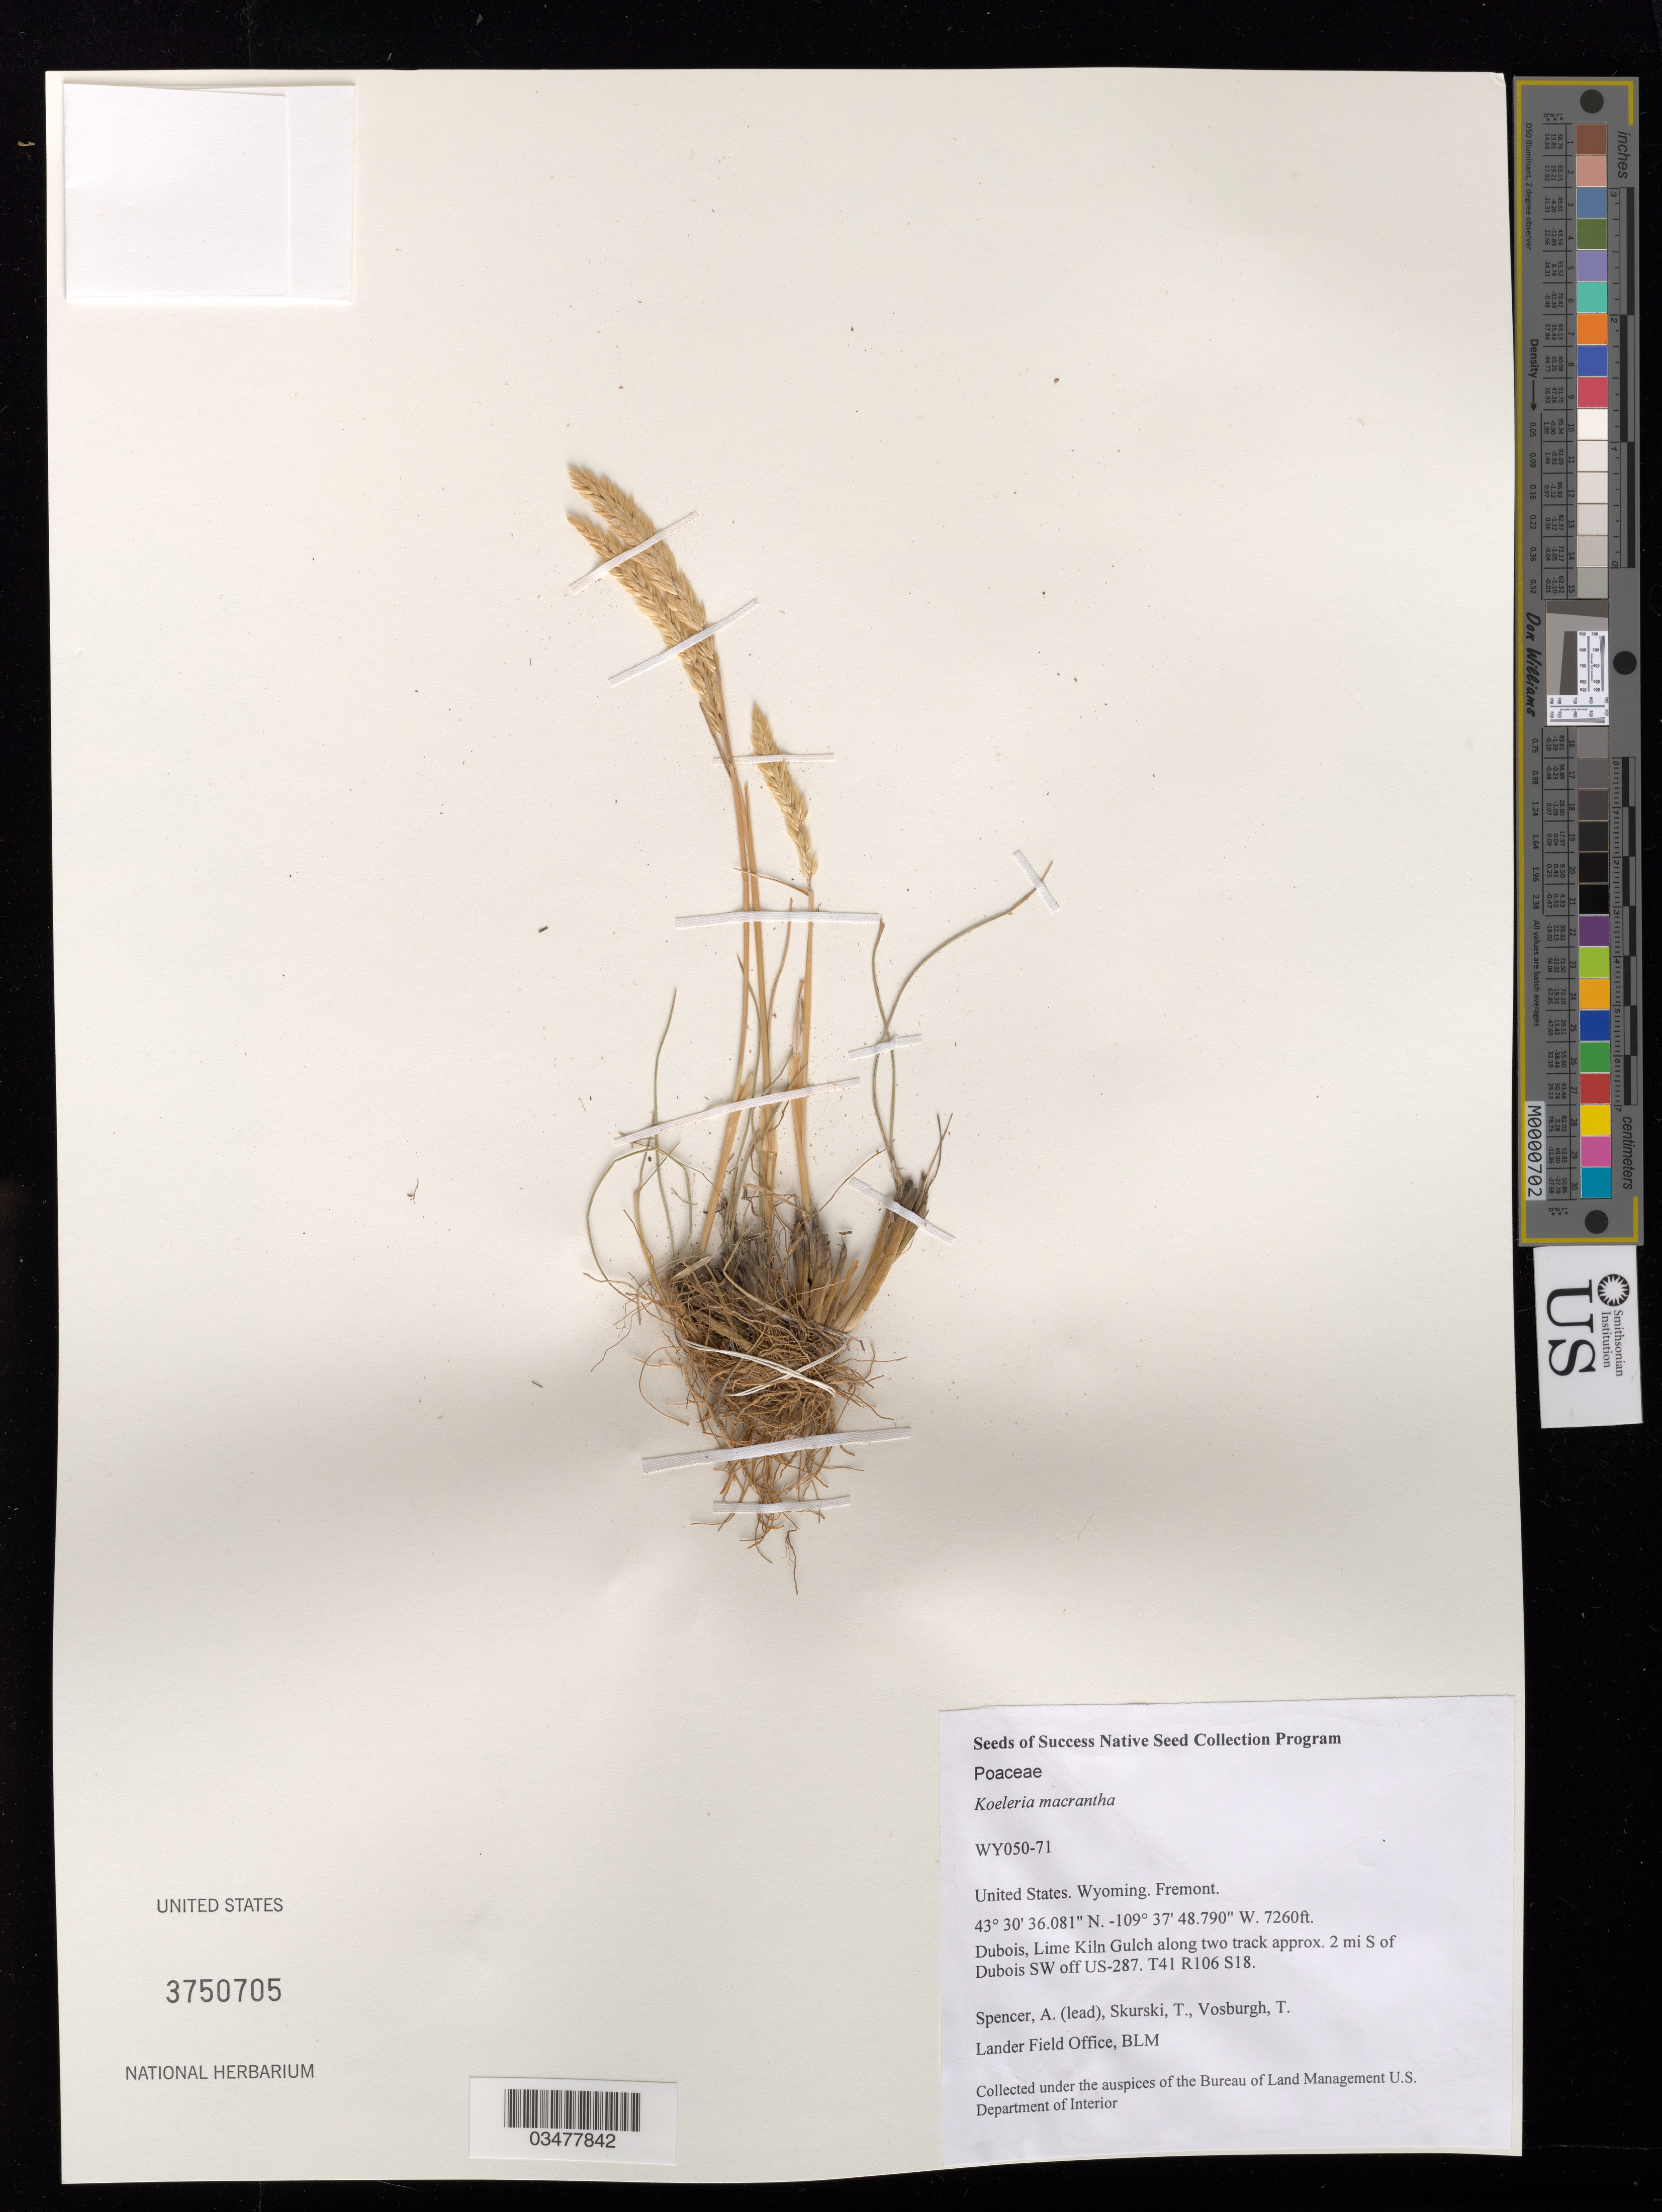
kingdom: Plantae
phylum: Tracheophyta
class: Liliopsida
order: Poales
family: Poaceae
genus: Koeleria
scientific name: Koeleria macrantha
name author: (Ledeb.) Schult.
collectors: A. Spencer, T. Skurski & T. Vosburgh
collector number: WY050-71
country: United States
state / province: Wyoming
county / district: Fremont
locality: Dubois, Lime Kilh Gulch, 2 mi. S of Dubois SW off US-287. T41 R106 S18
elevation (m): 2213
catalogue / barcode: US 3750705